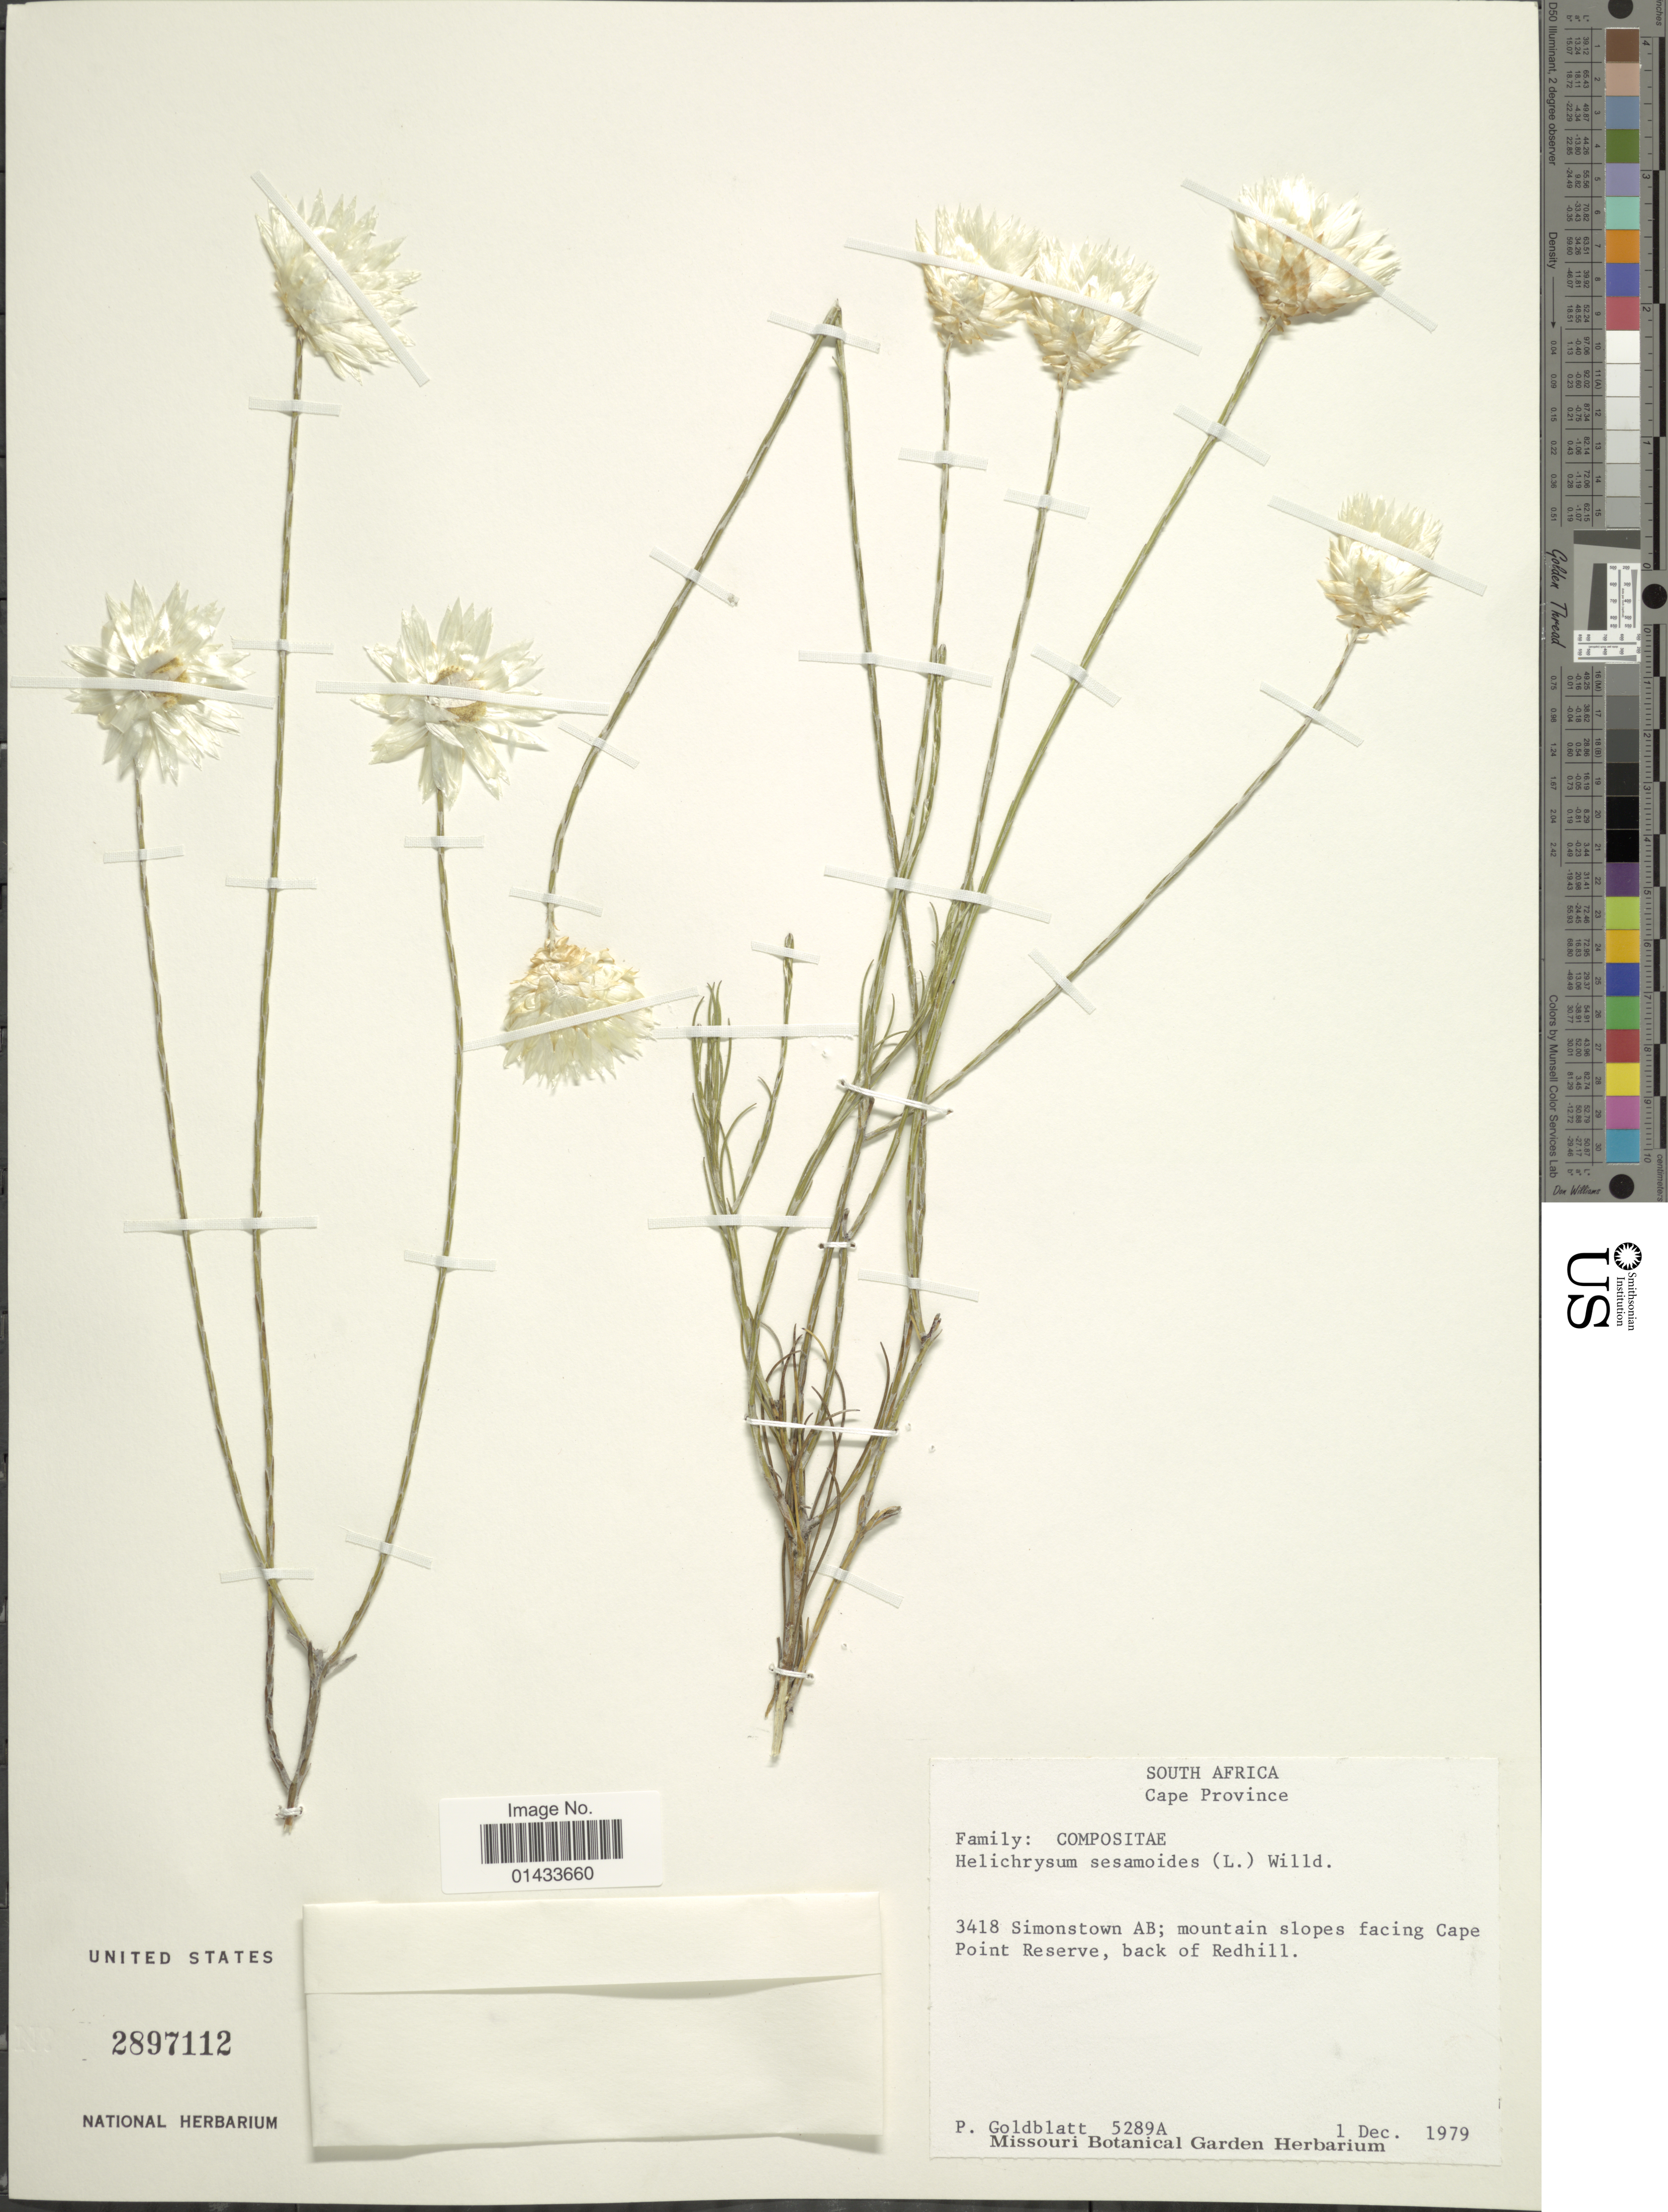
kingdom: Plantae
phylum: Tracheophyta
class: Magnoliopsida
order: Asterales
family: Asteraceae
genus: Helichrysum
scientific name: Helichrysum sesamoides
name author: A. Cunn.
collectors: P. Goldblatt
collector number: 5289A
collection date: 1979-12-01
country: South Africa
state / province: Western Cape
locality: Cape Province, 3418 Simonstown AB; mountain slopes facing Cape Point Reserve, back of Redhill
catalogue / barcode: US 2897112